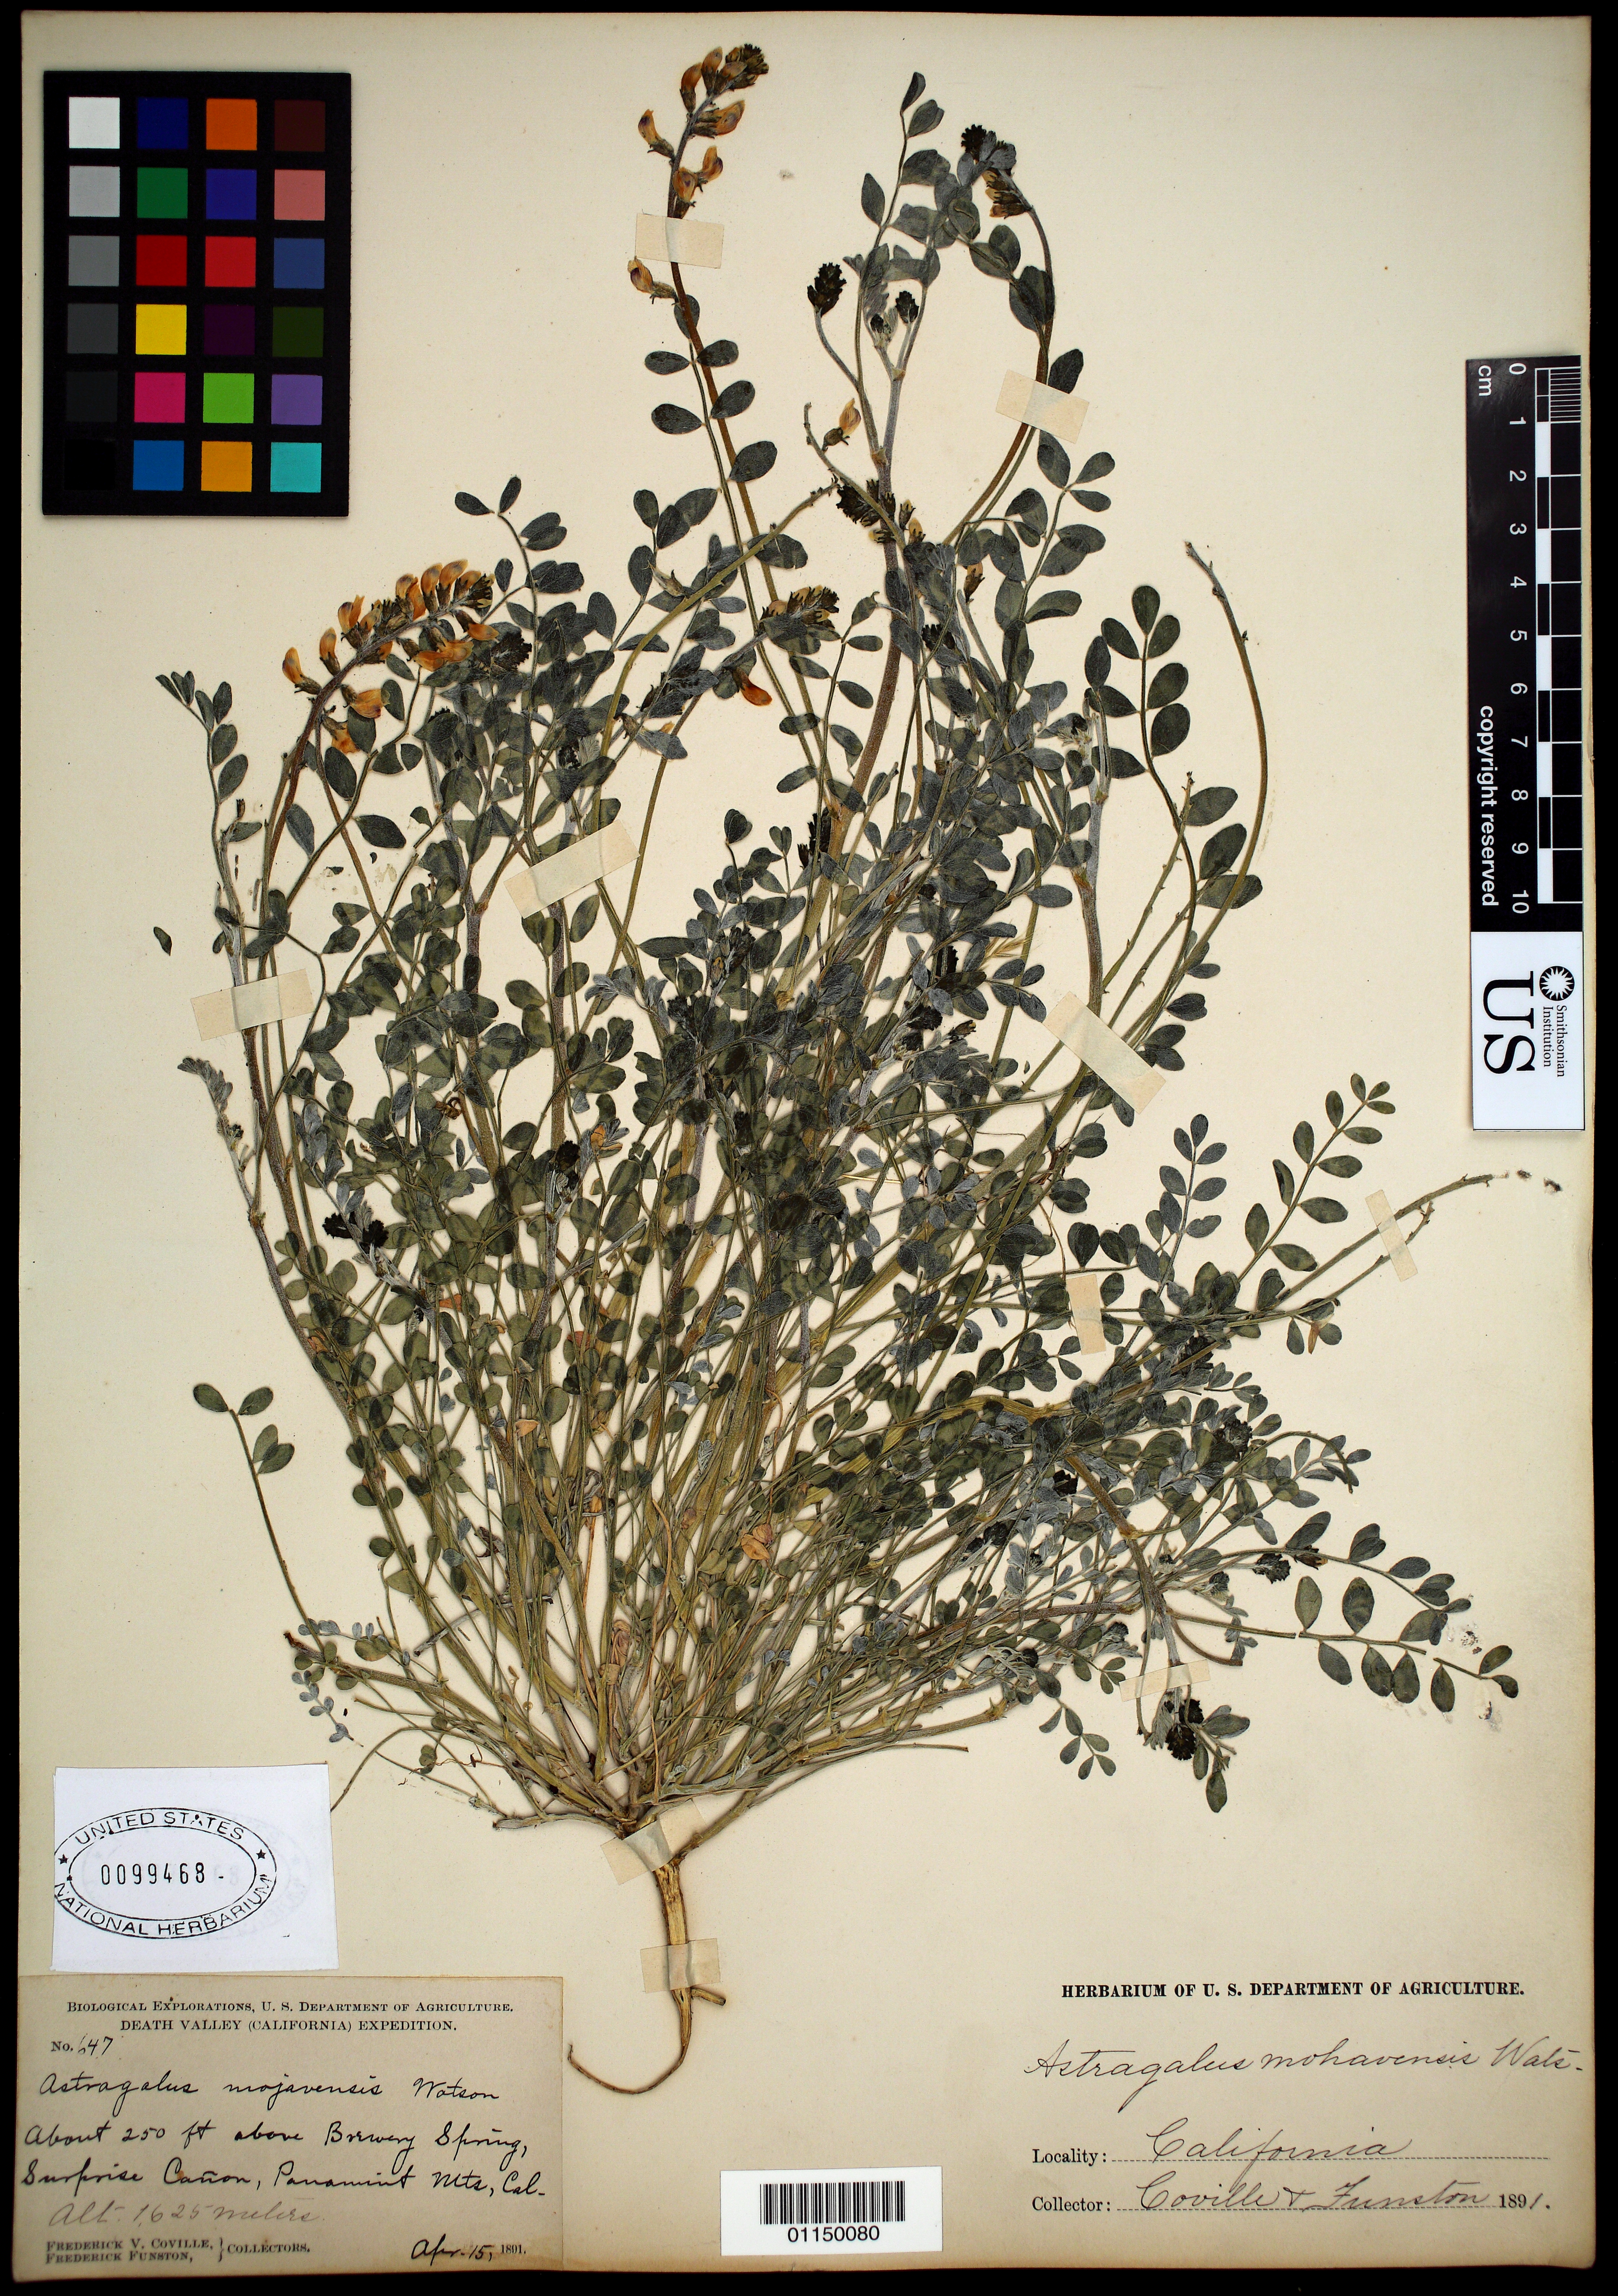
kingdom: Plantae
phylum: Tracheophyta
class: Magnoliopsida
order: Fabales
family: Fabaceae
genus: Astragalus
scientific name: Astragalus mojavensis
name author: S. Watson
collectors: F. V. Coville & F. Funston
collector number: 647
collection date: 1891-04-15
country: United States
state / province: California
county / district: Inyo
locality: Surprise Canyon, Panamint Mts., about 250 ft. above Brewery Spring.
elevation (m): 1625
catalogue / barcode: US 99468